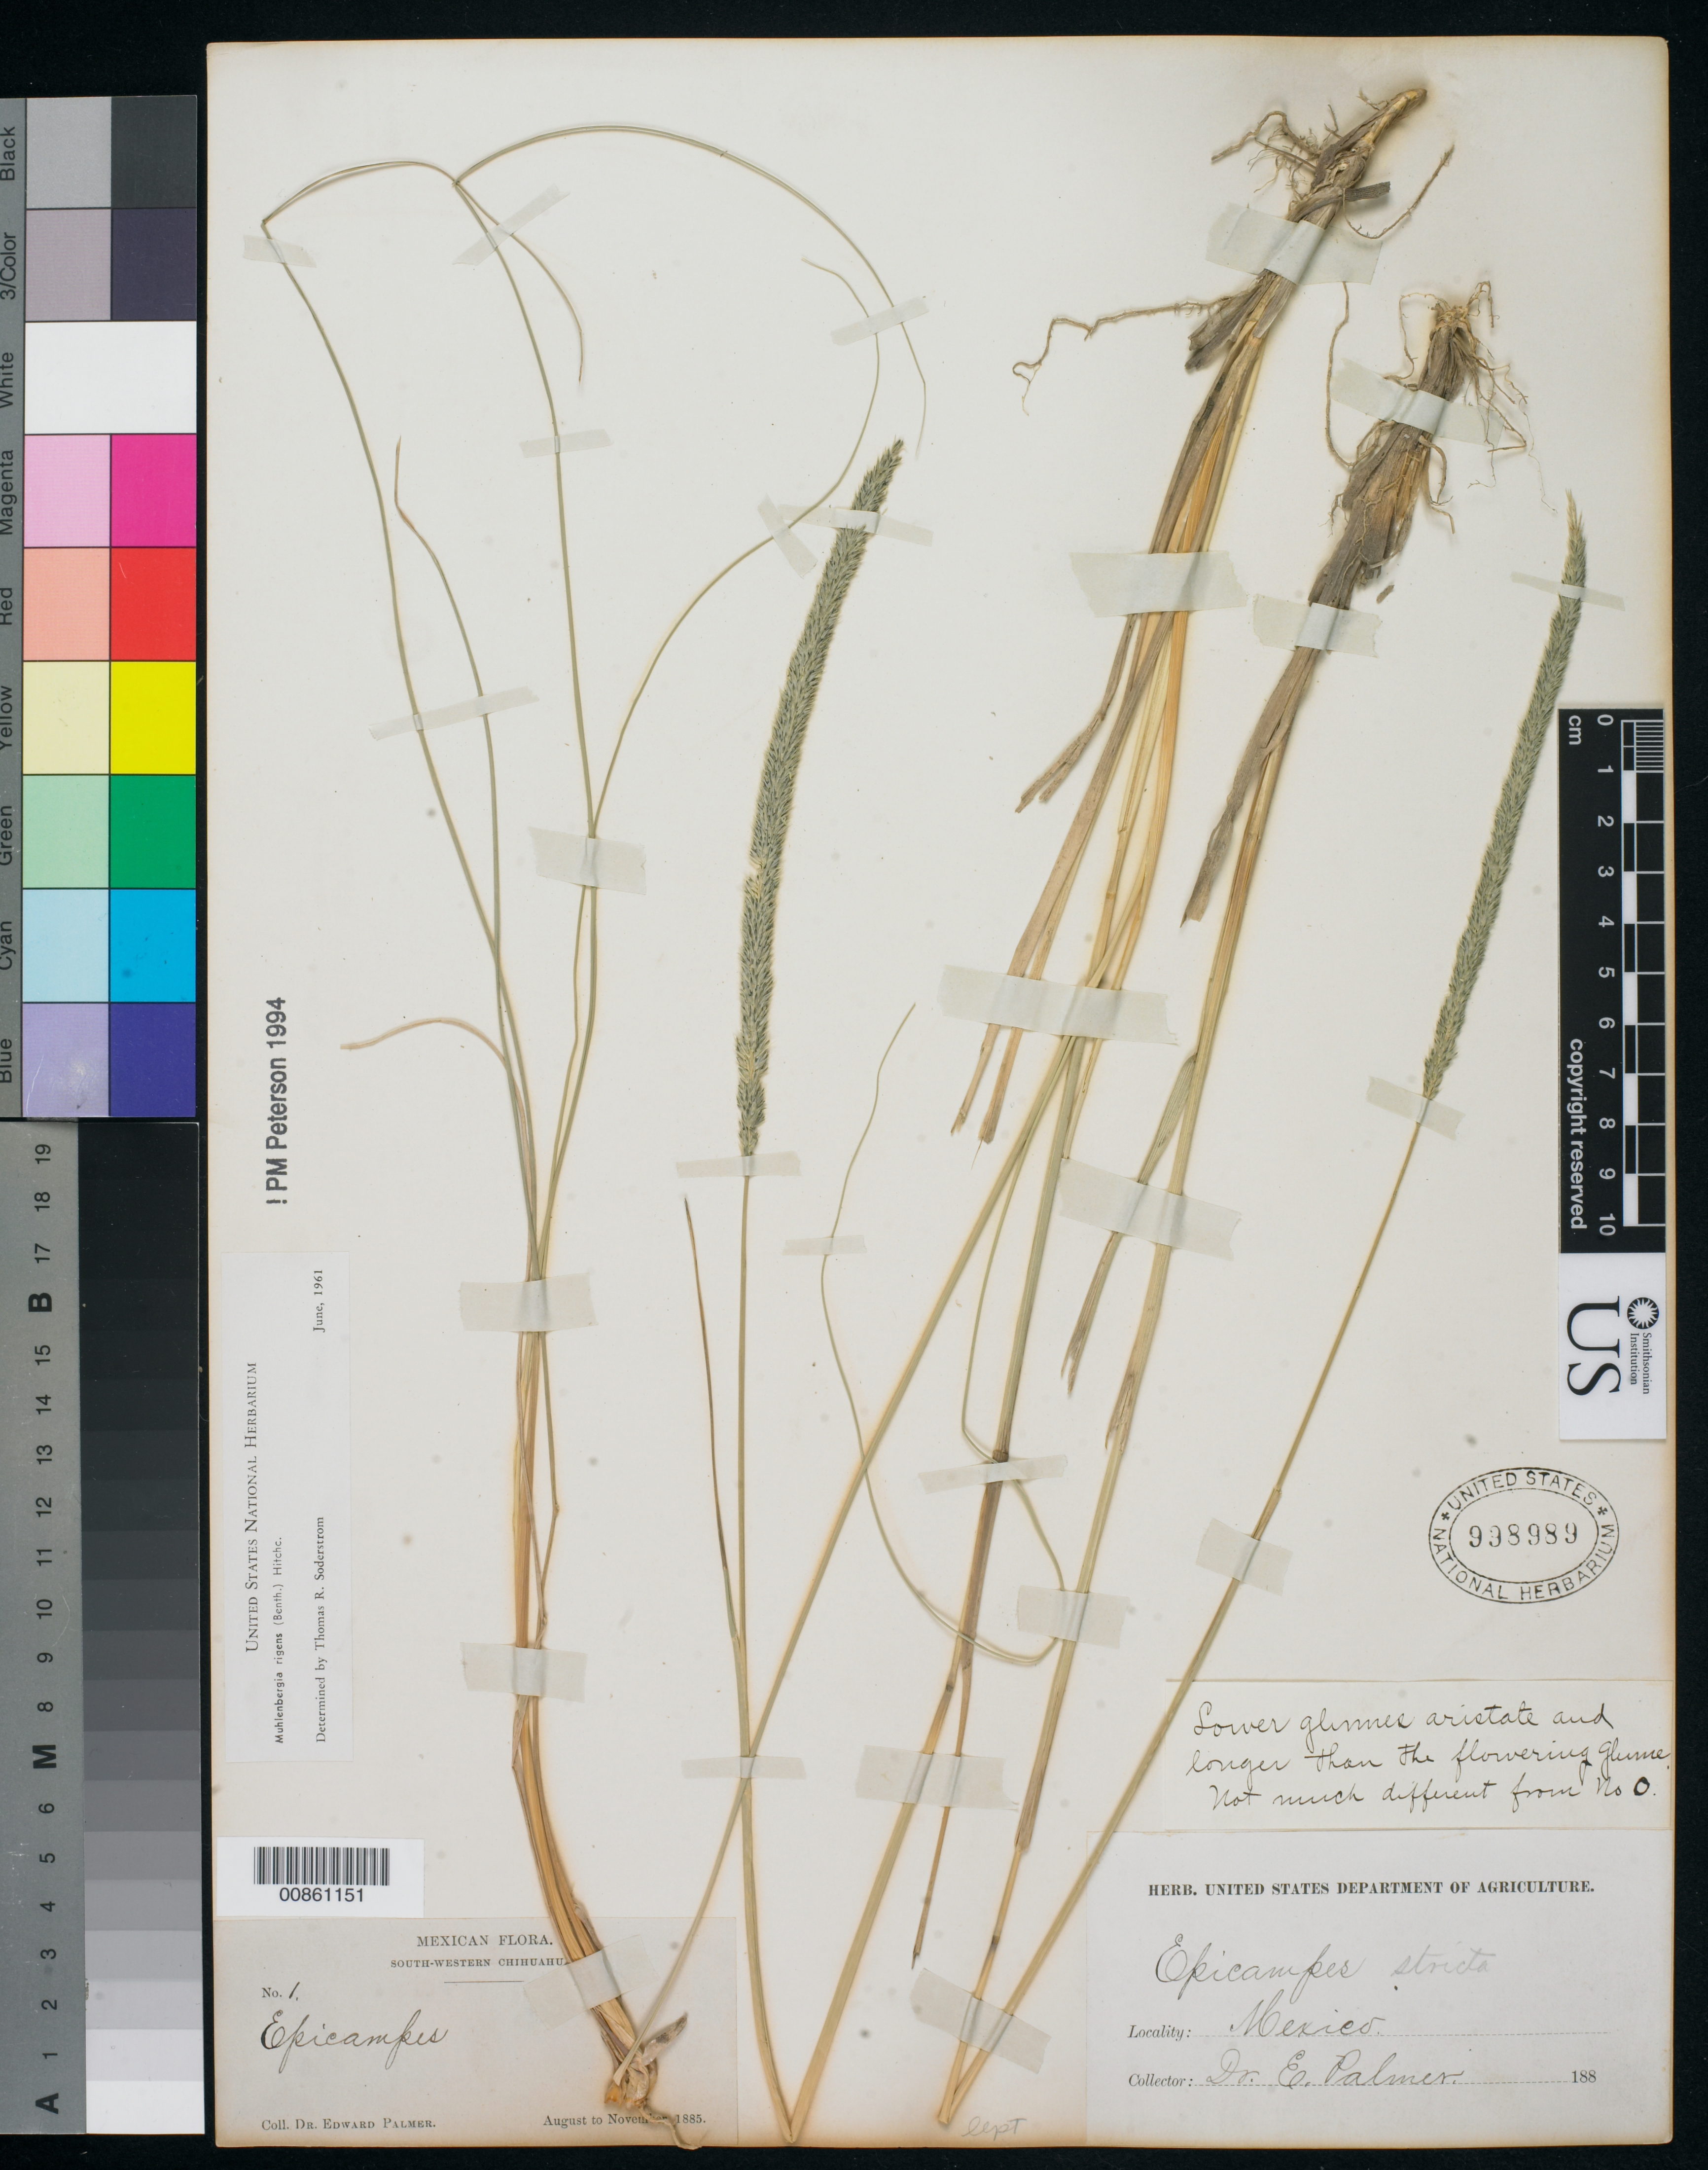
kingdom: Plantae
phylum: Tracheophyta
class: Liliopsida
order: Poales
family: Poaceae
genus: Muhlenbergia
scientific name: Muhlenbergia rigens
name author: (Benth.) Hitchc.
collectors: E. Palmer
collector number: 1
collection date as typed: Aug 1885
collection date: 1885-08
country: Mexico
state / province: Chihuahua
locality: Soutwestern Chihuahua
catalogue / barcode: US 998989